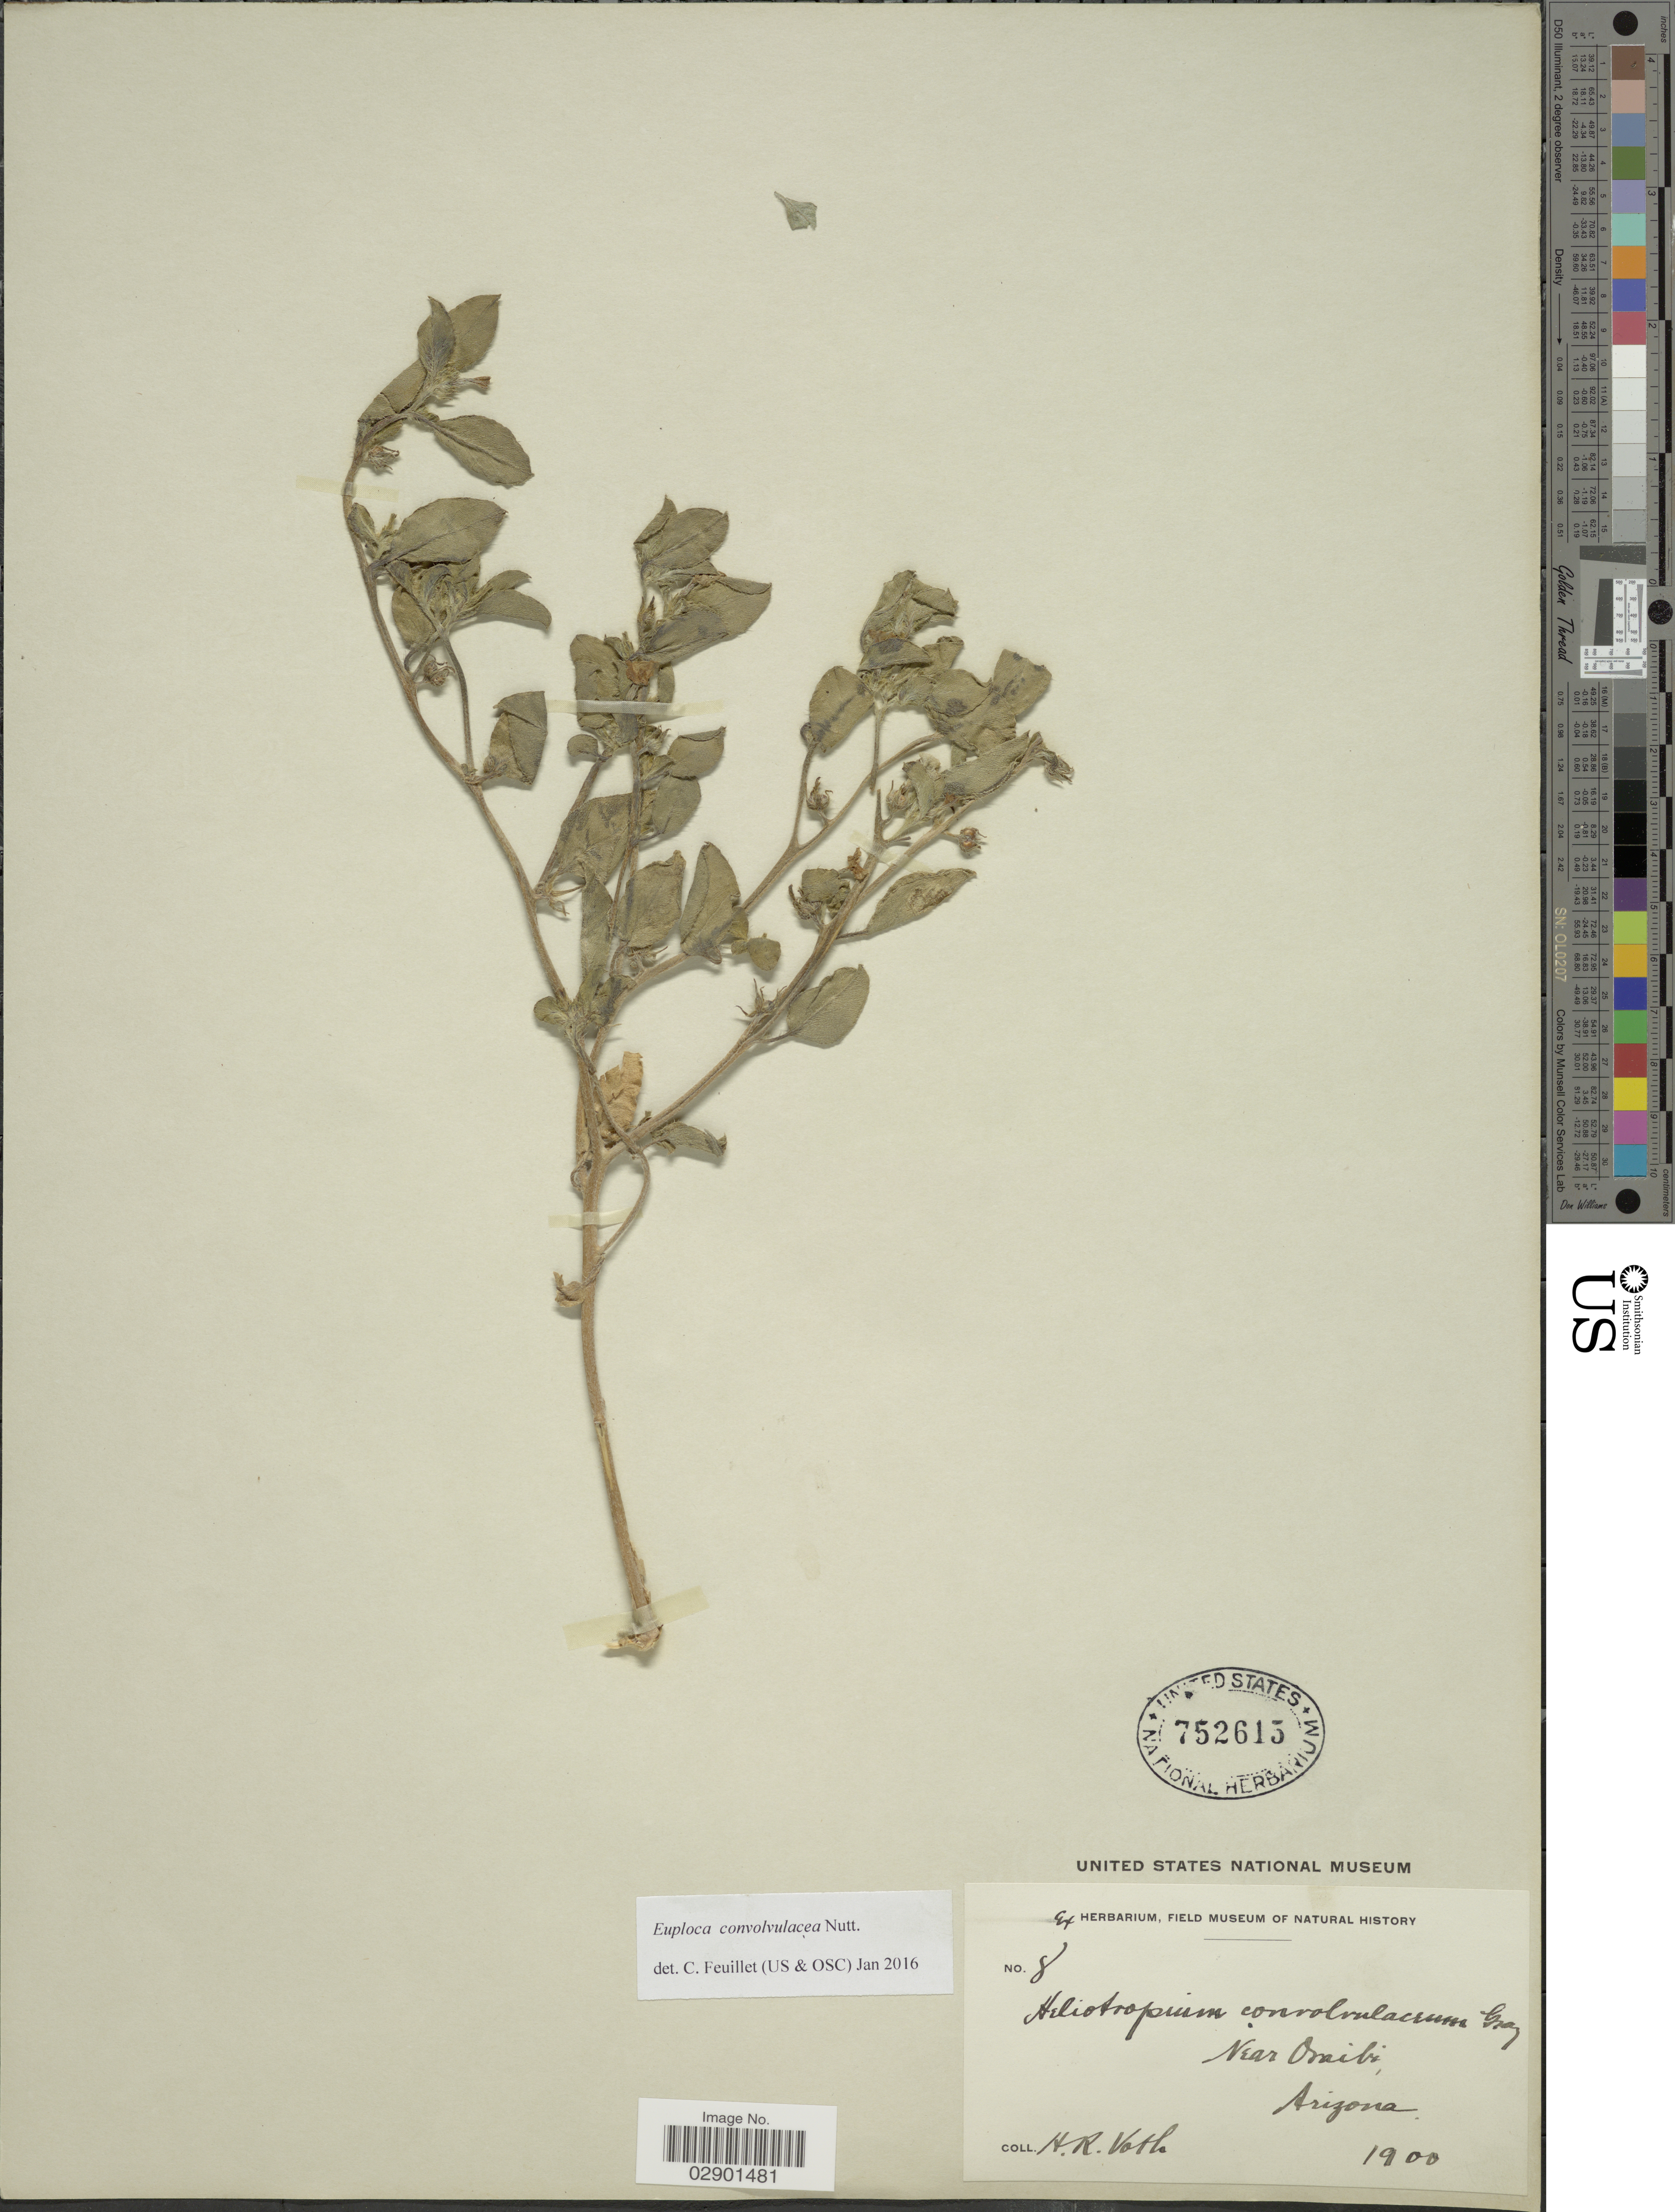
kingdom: Plantae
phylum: Tracheophyta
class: Magnoliopsida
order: Boraginales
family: Heliotropiaceae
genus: Euploca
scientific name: Euploca convolvulacea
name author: Nutt.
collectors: H. Voth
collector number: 8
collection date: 1900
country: United States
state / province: Arizona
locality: Near Oraibi.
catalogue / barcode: US 752615